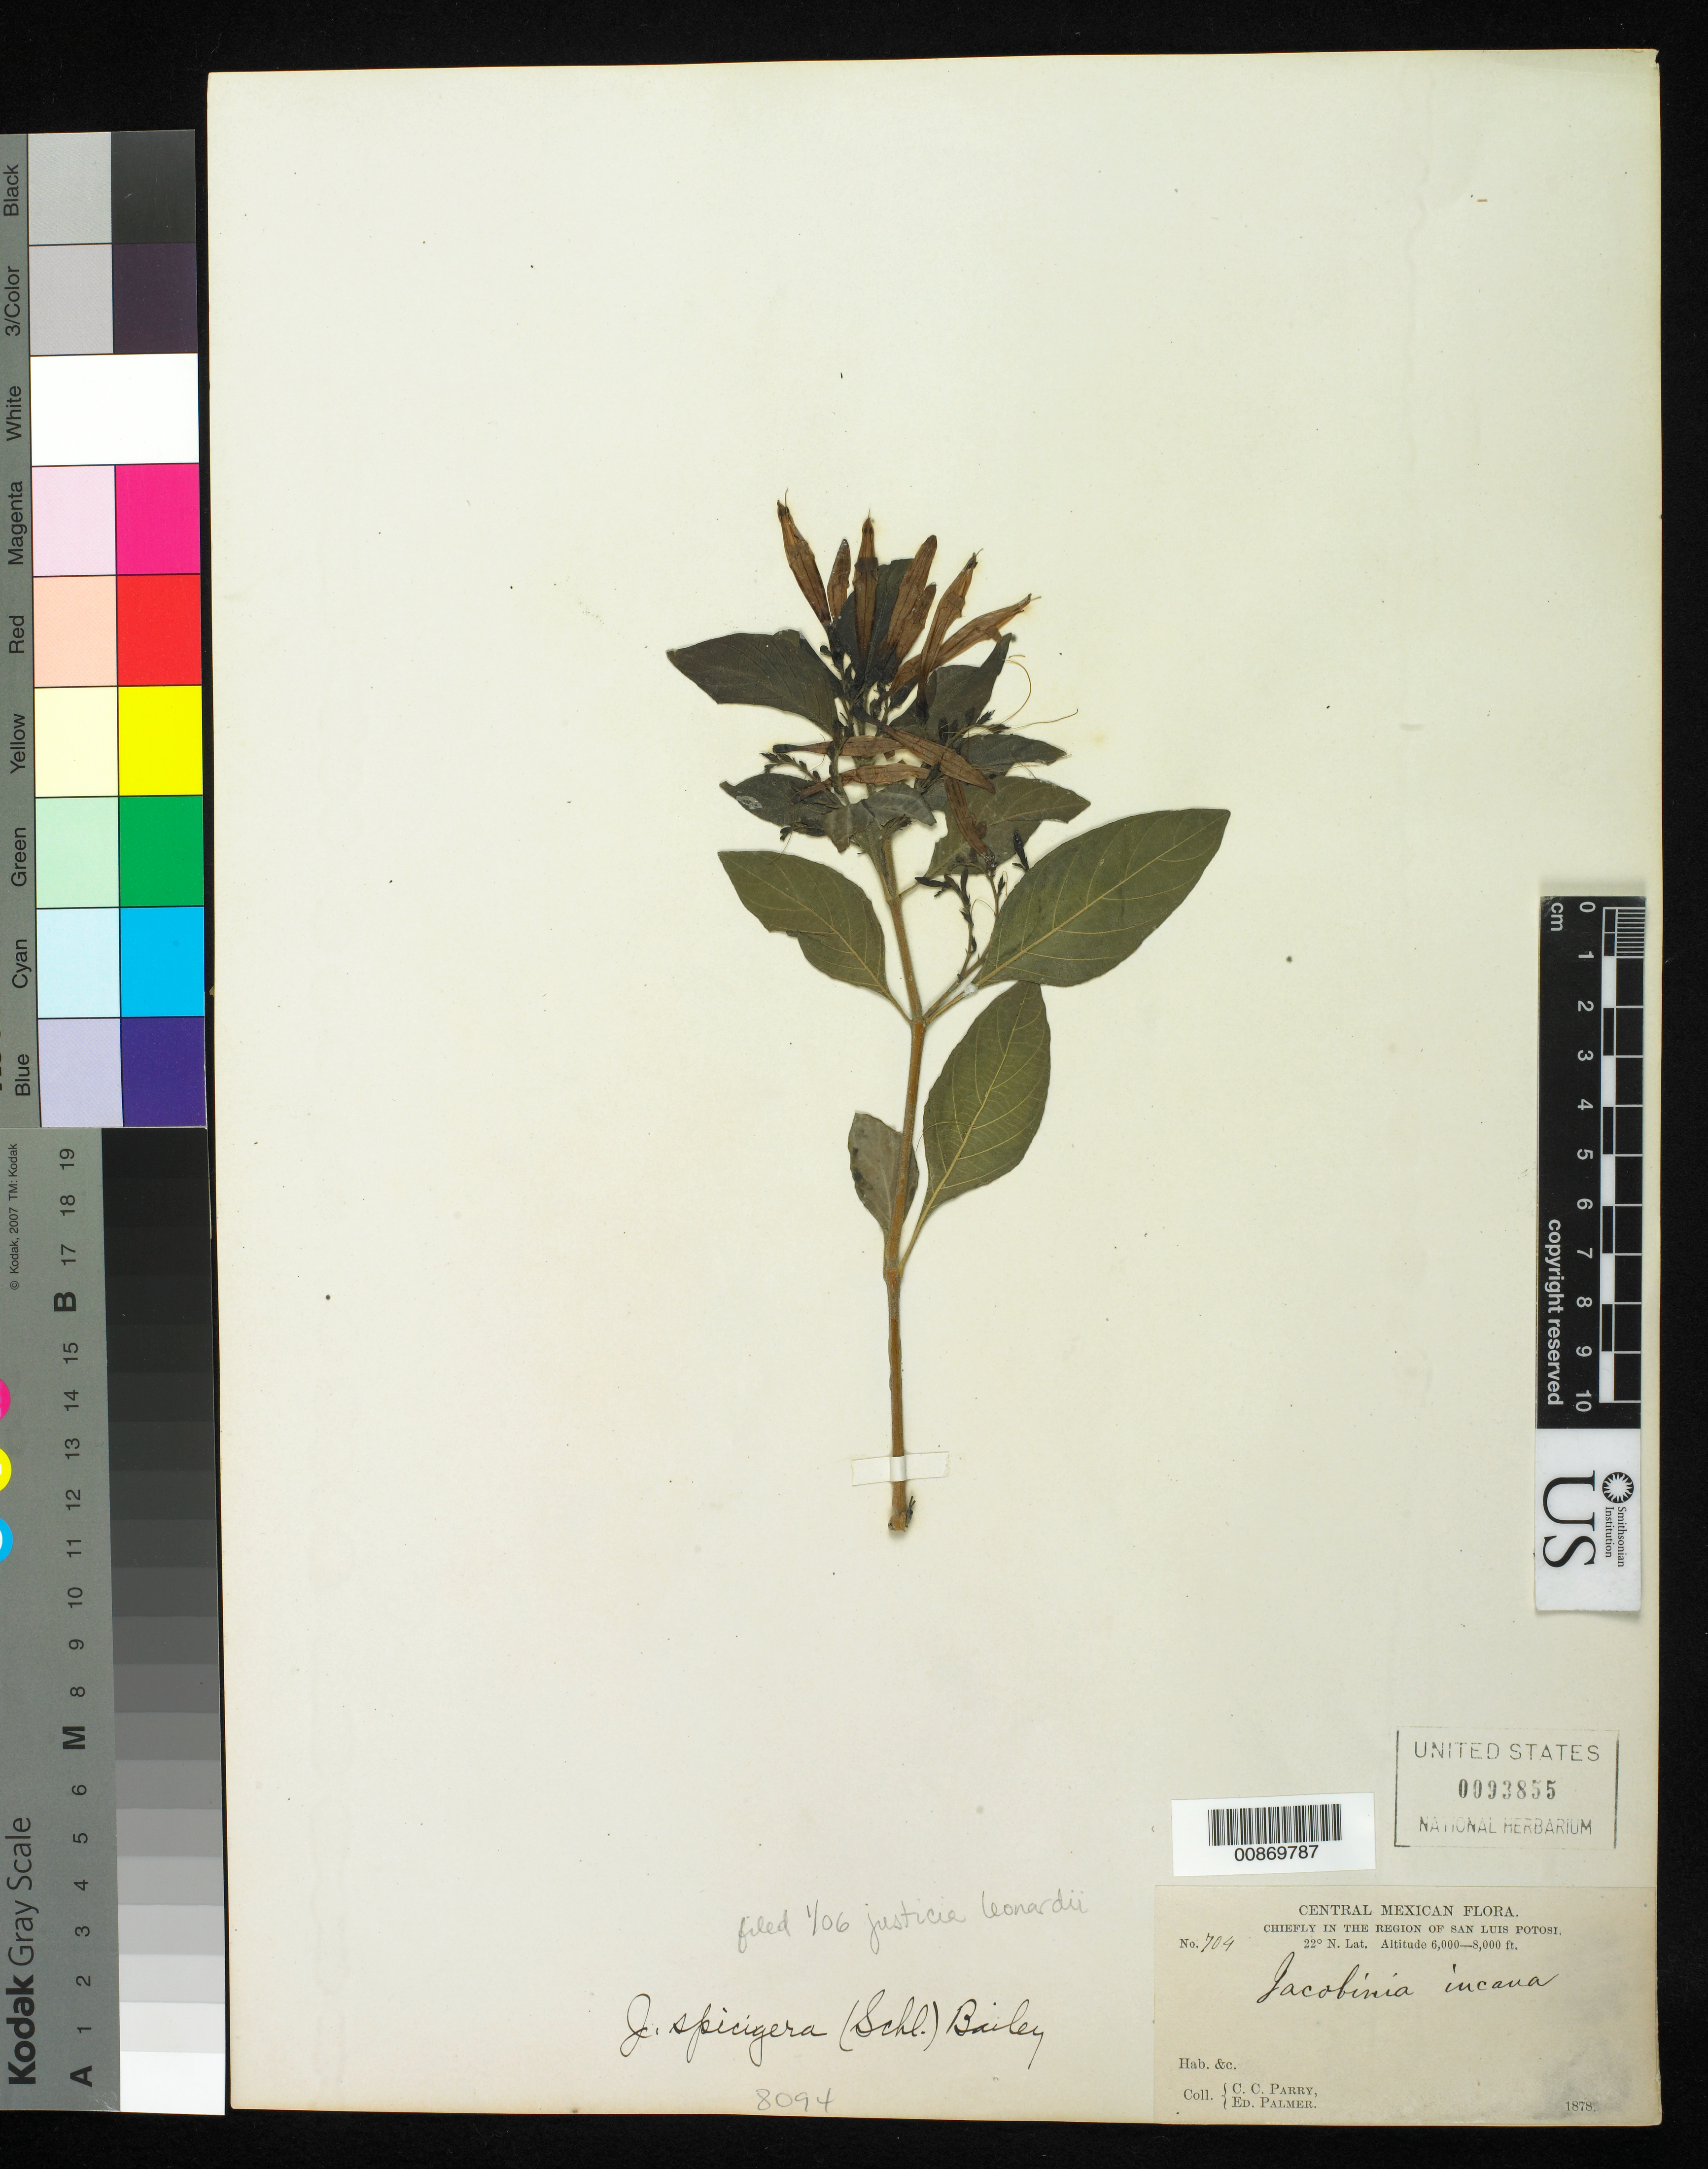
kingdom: Plantae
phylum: Tracheophyta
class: Magnoliopsida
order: Lamiales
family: Acanthaceae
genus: Justicia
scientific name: Justicia leonardii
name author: Wassh.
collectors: C. C. Parry & E. Palmer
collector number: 704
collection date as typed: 1878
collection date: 1878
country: Mexico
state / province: San Luis Potosí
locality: Chiefly in the region of San Luis Potosí.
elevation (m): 1829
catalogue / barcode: US 93855